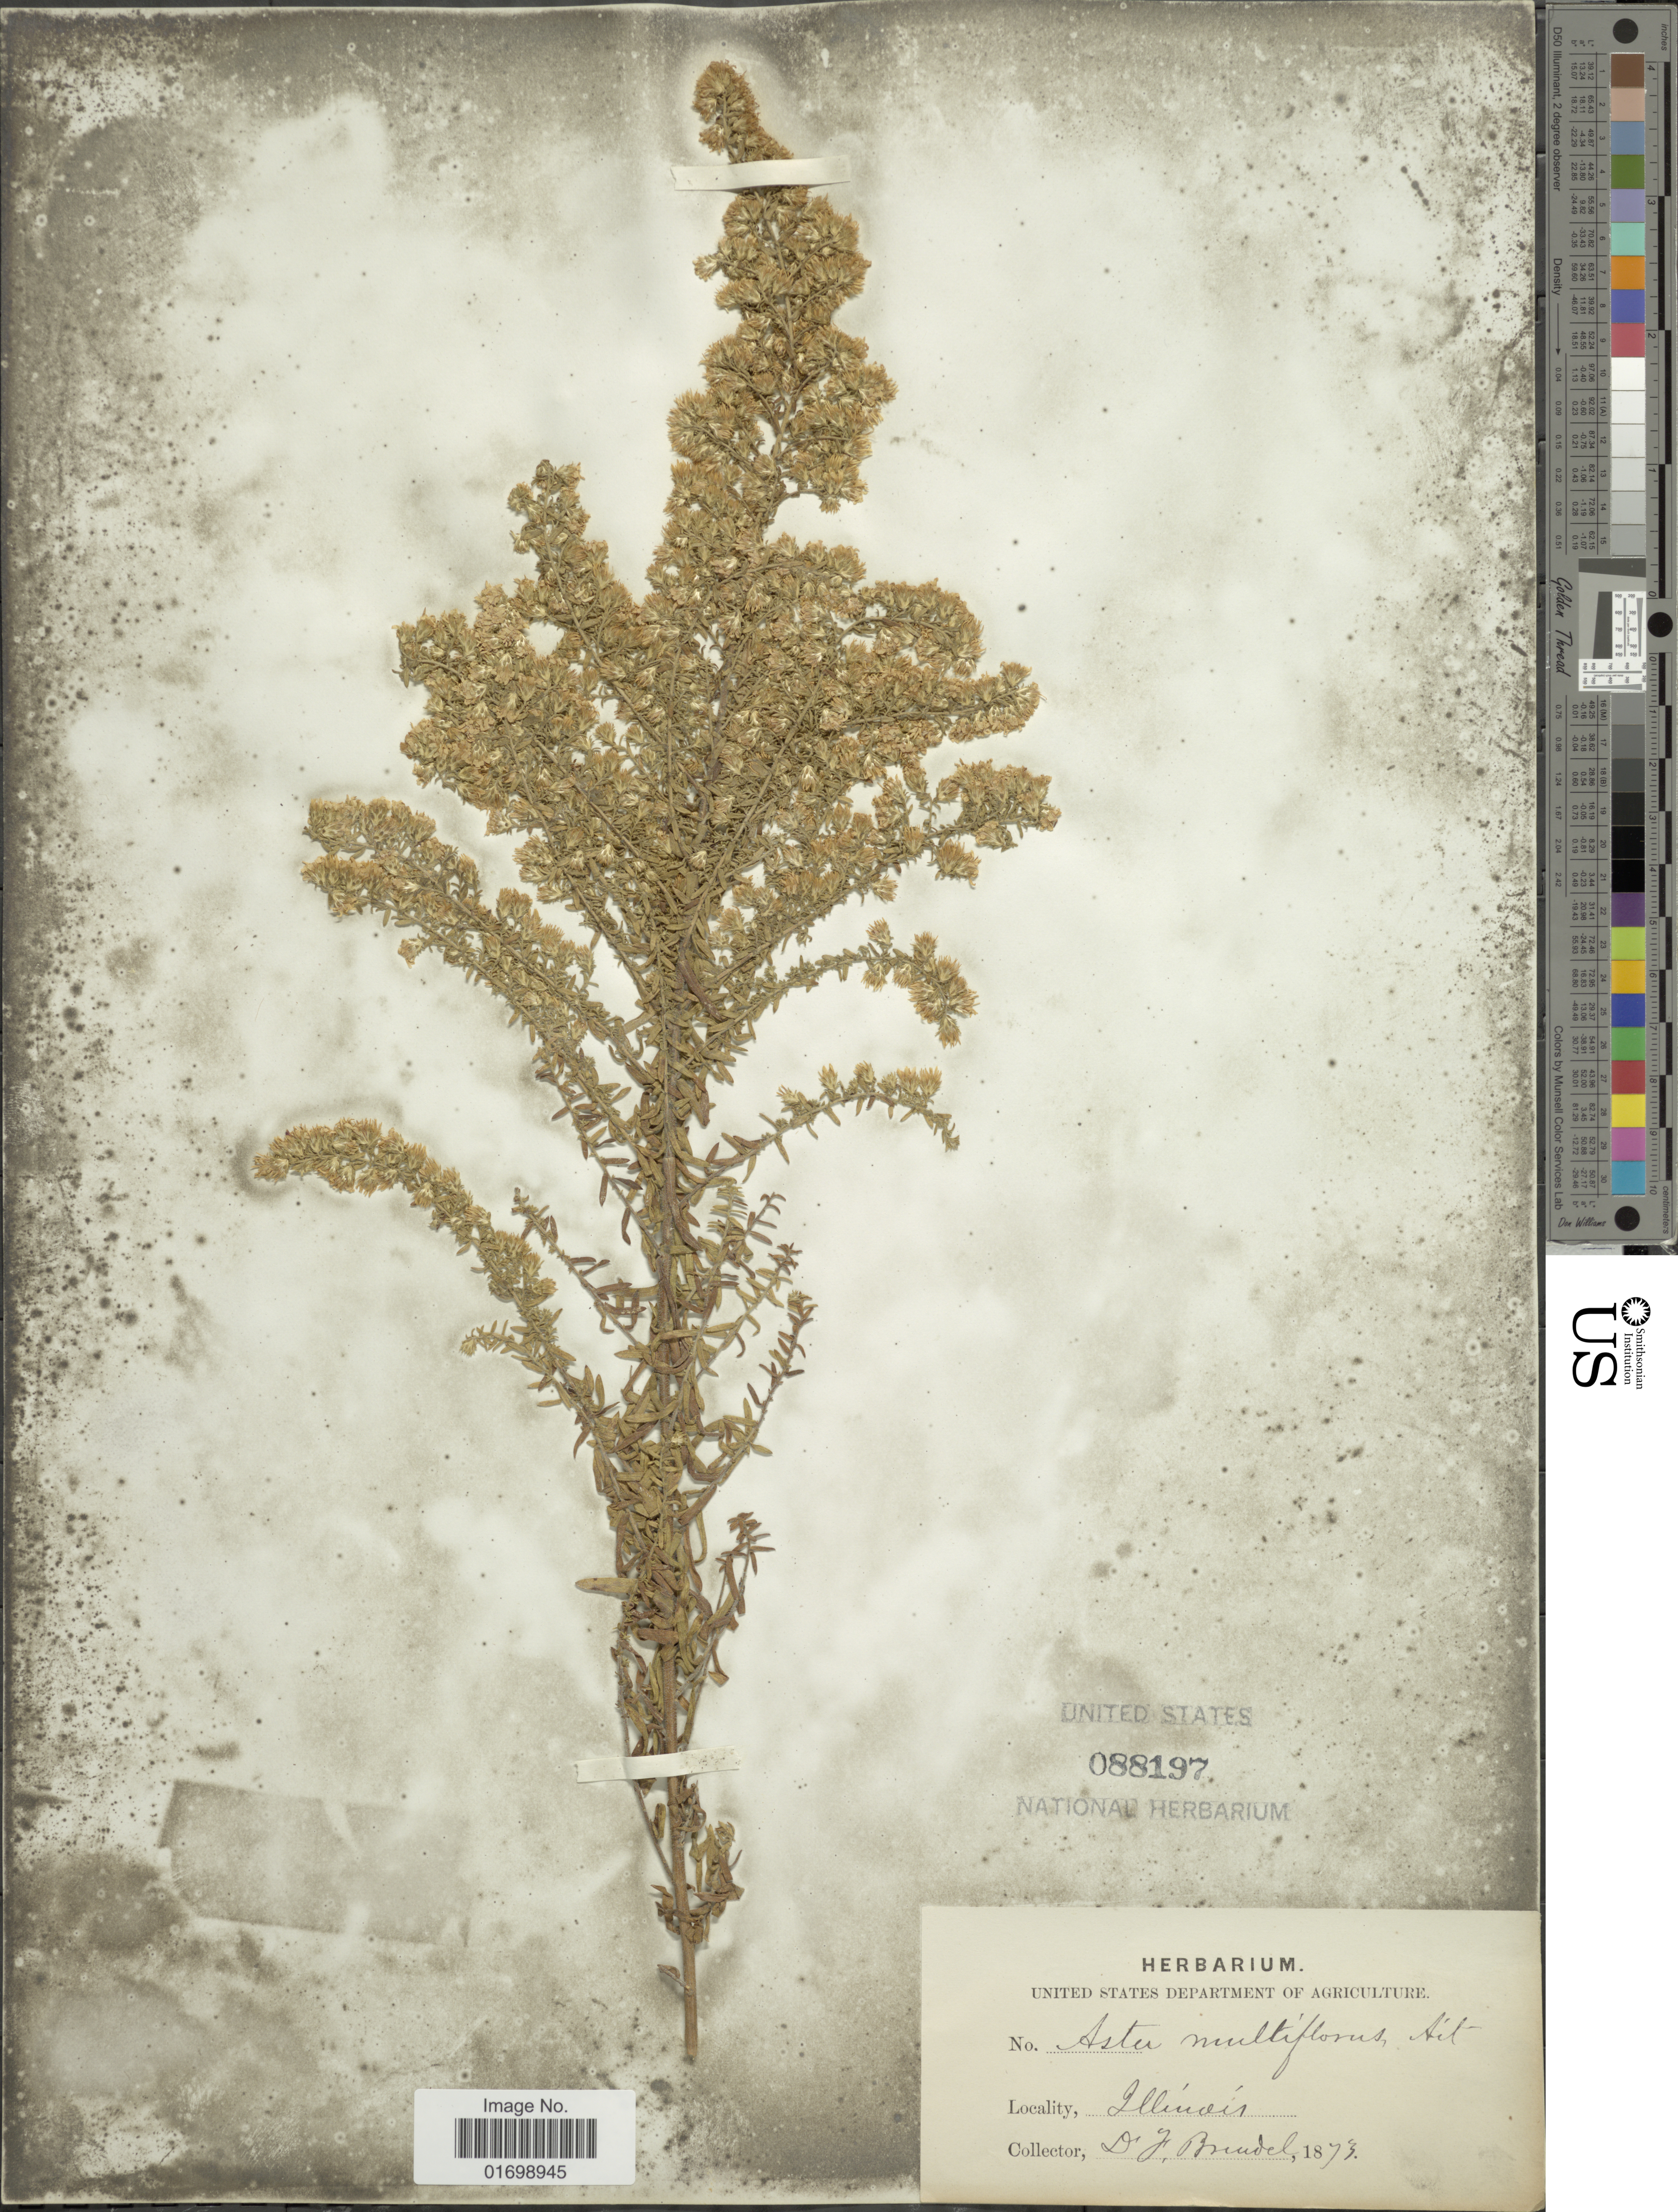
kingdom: Plantae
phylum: Tracheophyta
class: Magnoliopsida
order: Asterales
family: Asteraceae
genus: Symphyotrichum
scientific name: Symphyotrichum ericoides var. prostratum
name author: (Kuntze) G.L. Nesom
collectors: F. Brendel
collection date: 1873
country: United States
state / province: Illinois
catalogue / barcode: US 88197